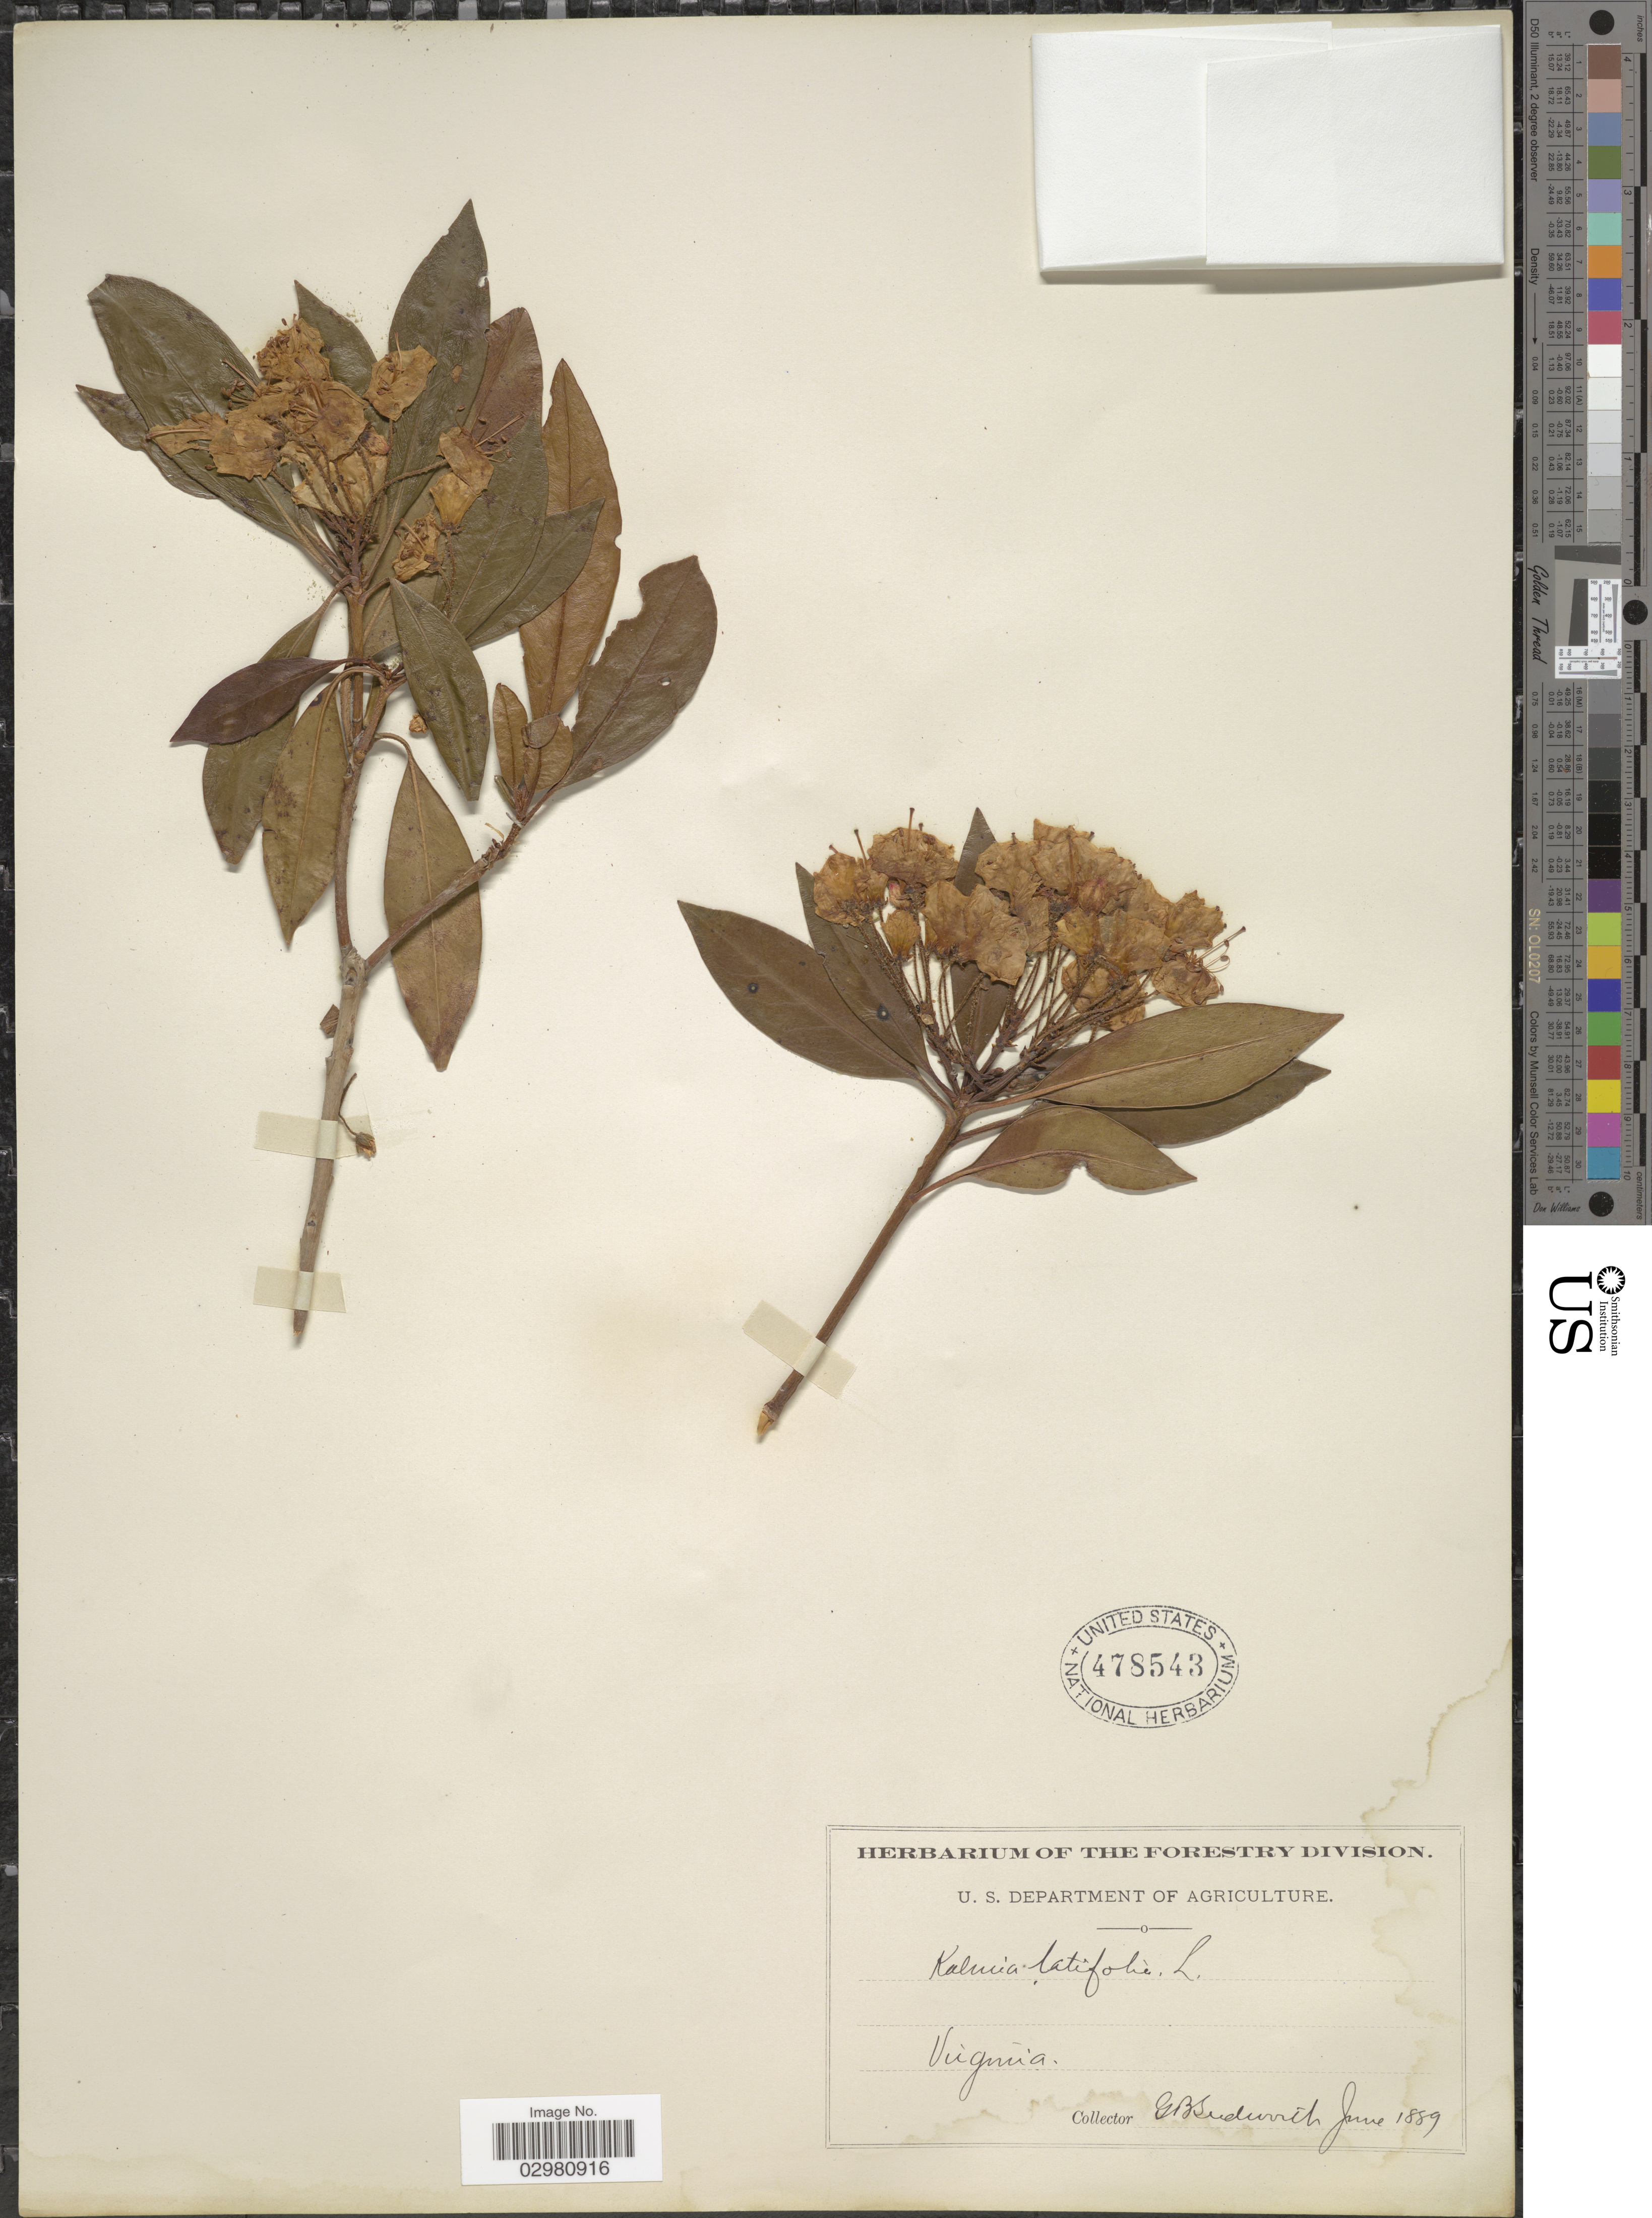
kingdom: Plantae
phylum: Tracheophyta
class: Magnoliopsida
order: Ericales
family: Ericaceae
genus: Kalmia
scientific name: Kalmia latifolia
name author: L.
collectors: G. B. Sudworth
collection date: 1889-06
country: United States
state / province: Virginia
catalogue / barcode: US 478543